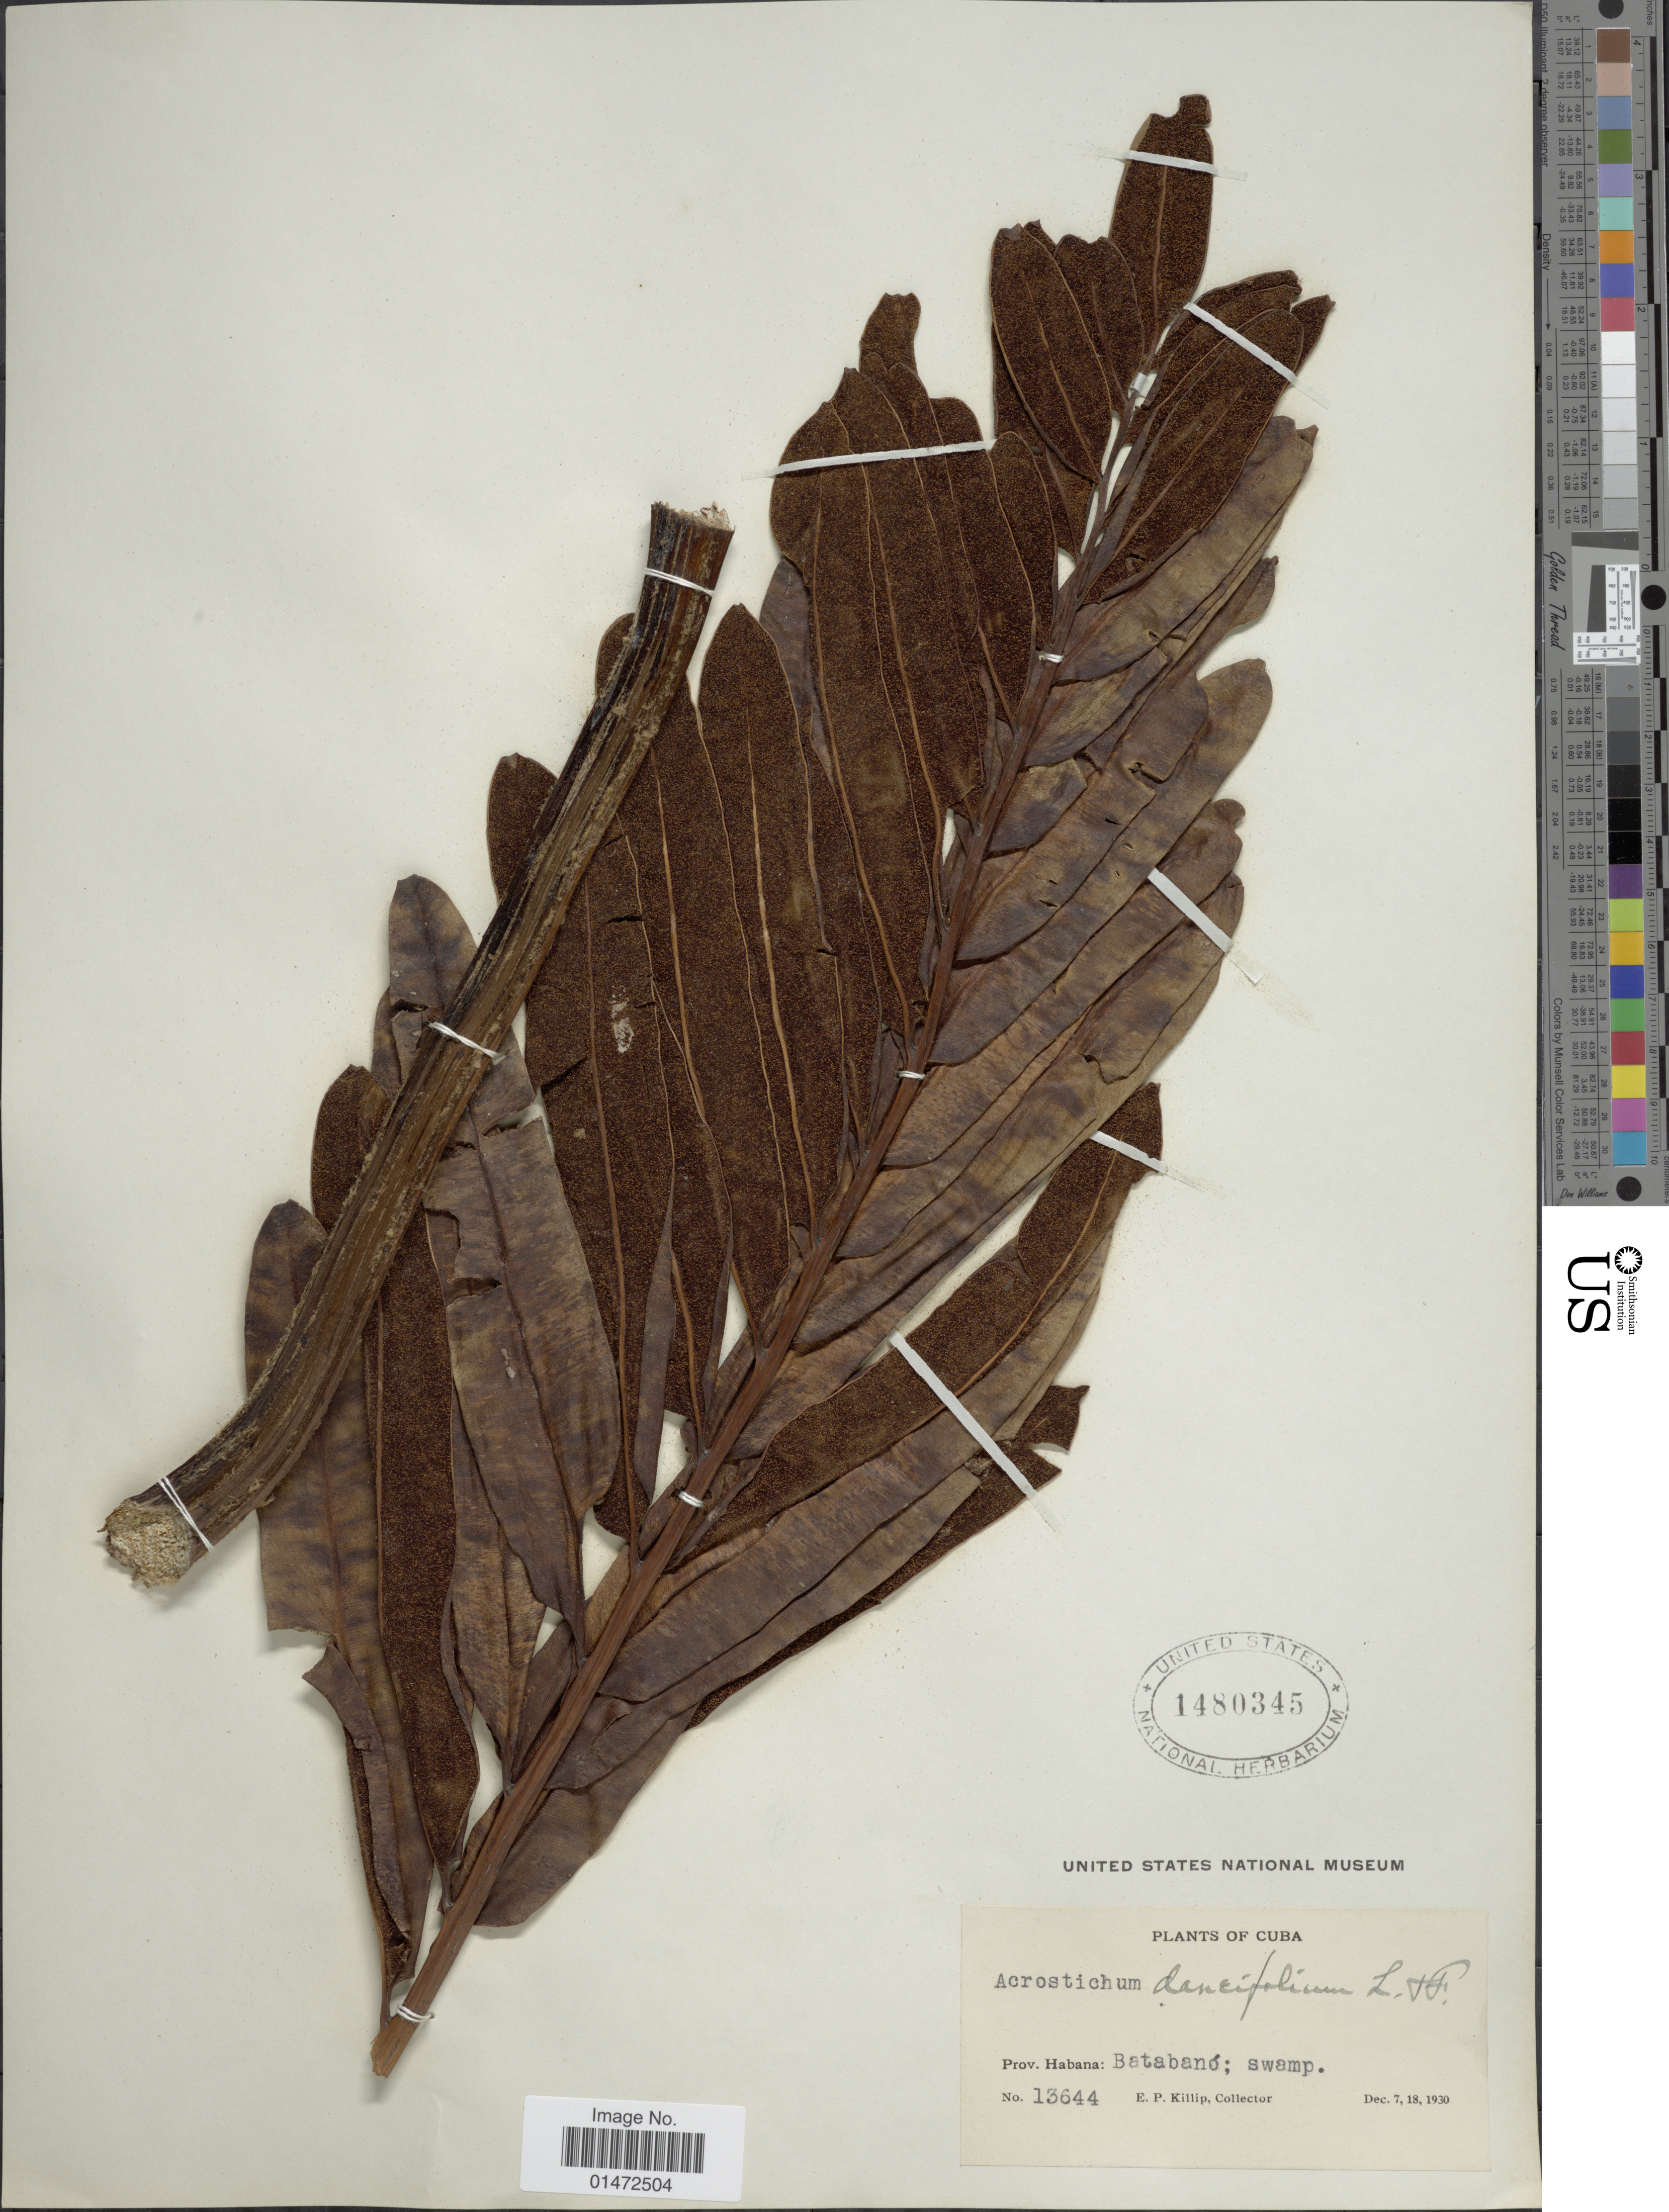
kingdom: Plantae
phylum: Tracheophyta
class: Polypodiopsida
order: Polypodiales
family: Pteridaceae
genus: Acrostichum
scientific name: Acrostichum danaeifolium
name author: Langsd. & Fisch.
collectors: E. P. Killip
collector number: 13644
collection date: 1930-12-07/1930-12-18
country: Cuba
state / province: La Habana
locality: Batabanó; swamp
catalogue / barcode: US 1480345